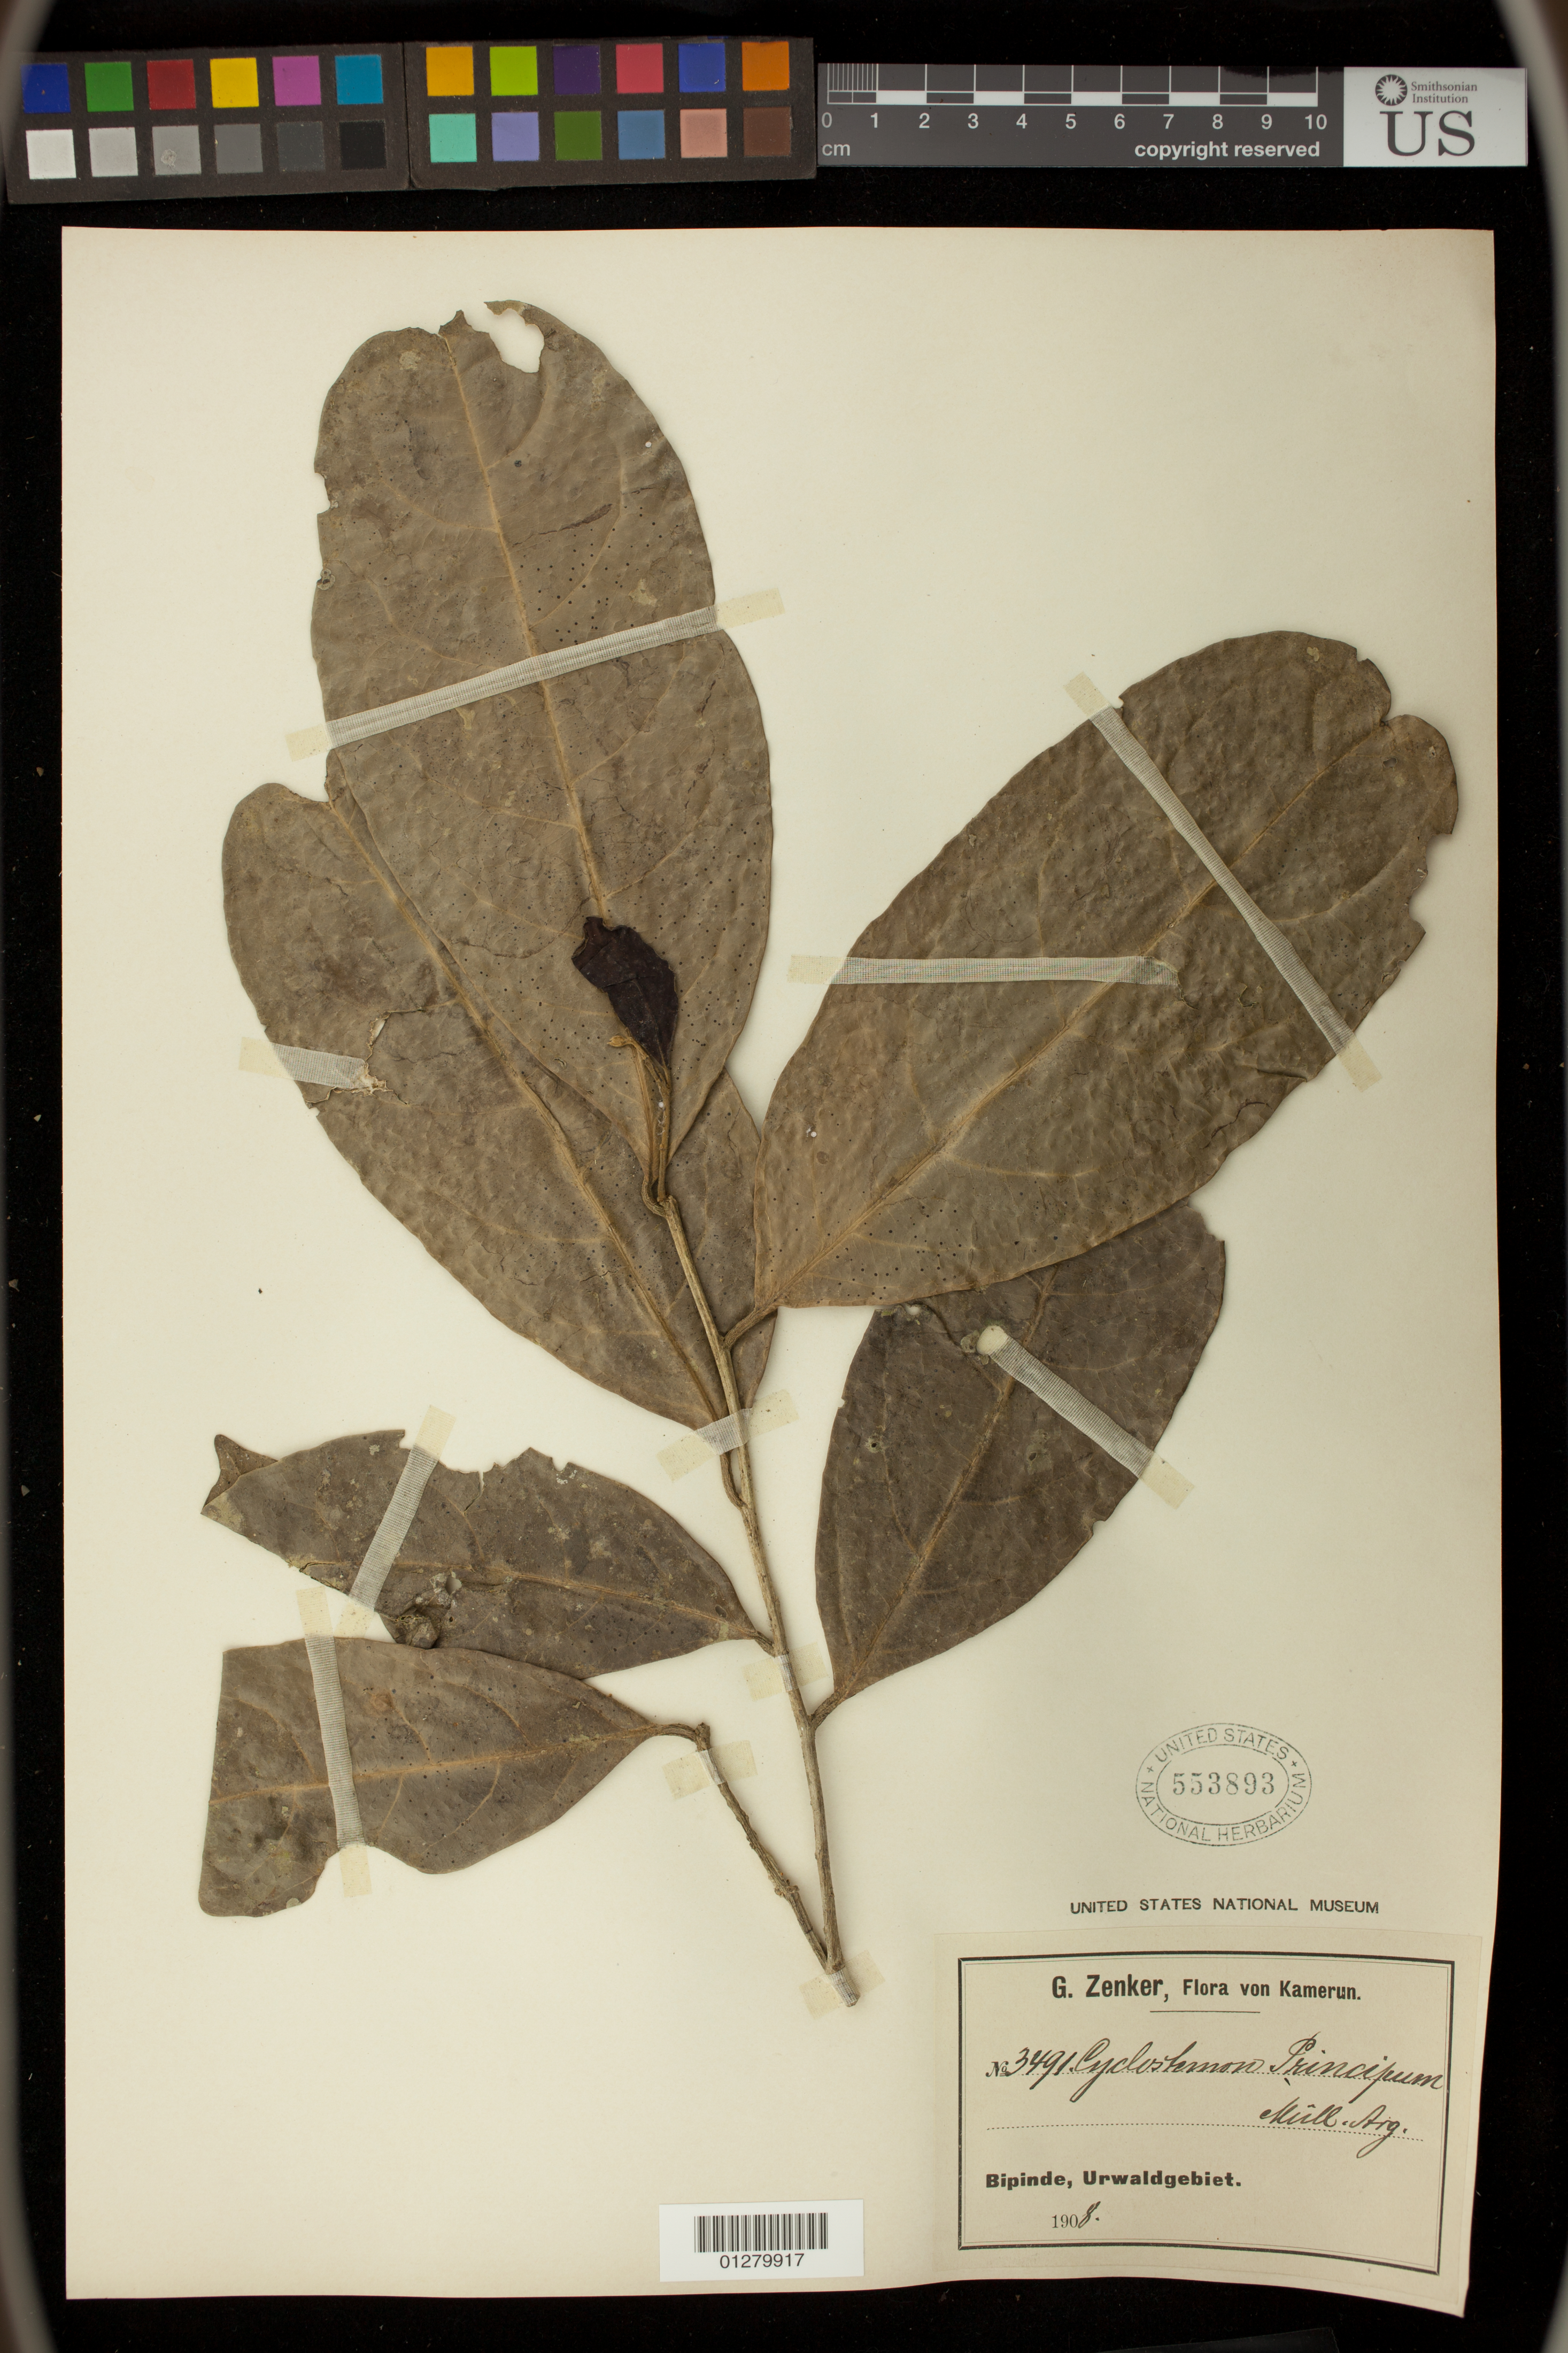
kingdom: Plantae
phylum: Tracheophyta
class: Magnoliopsida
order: Malpighiales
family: Putranjivaceae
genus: Drypetes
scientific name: Drypetes principum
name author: (Müll. Arg.) Hutch.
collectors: G. A. Zenker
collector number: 3491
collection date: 1908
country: Cameroon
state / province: Sud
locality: Bipinde, Urwaldgebiet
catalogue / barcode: US 553893